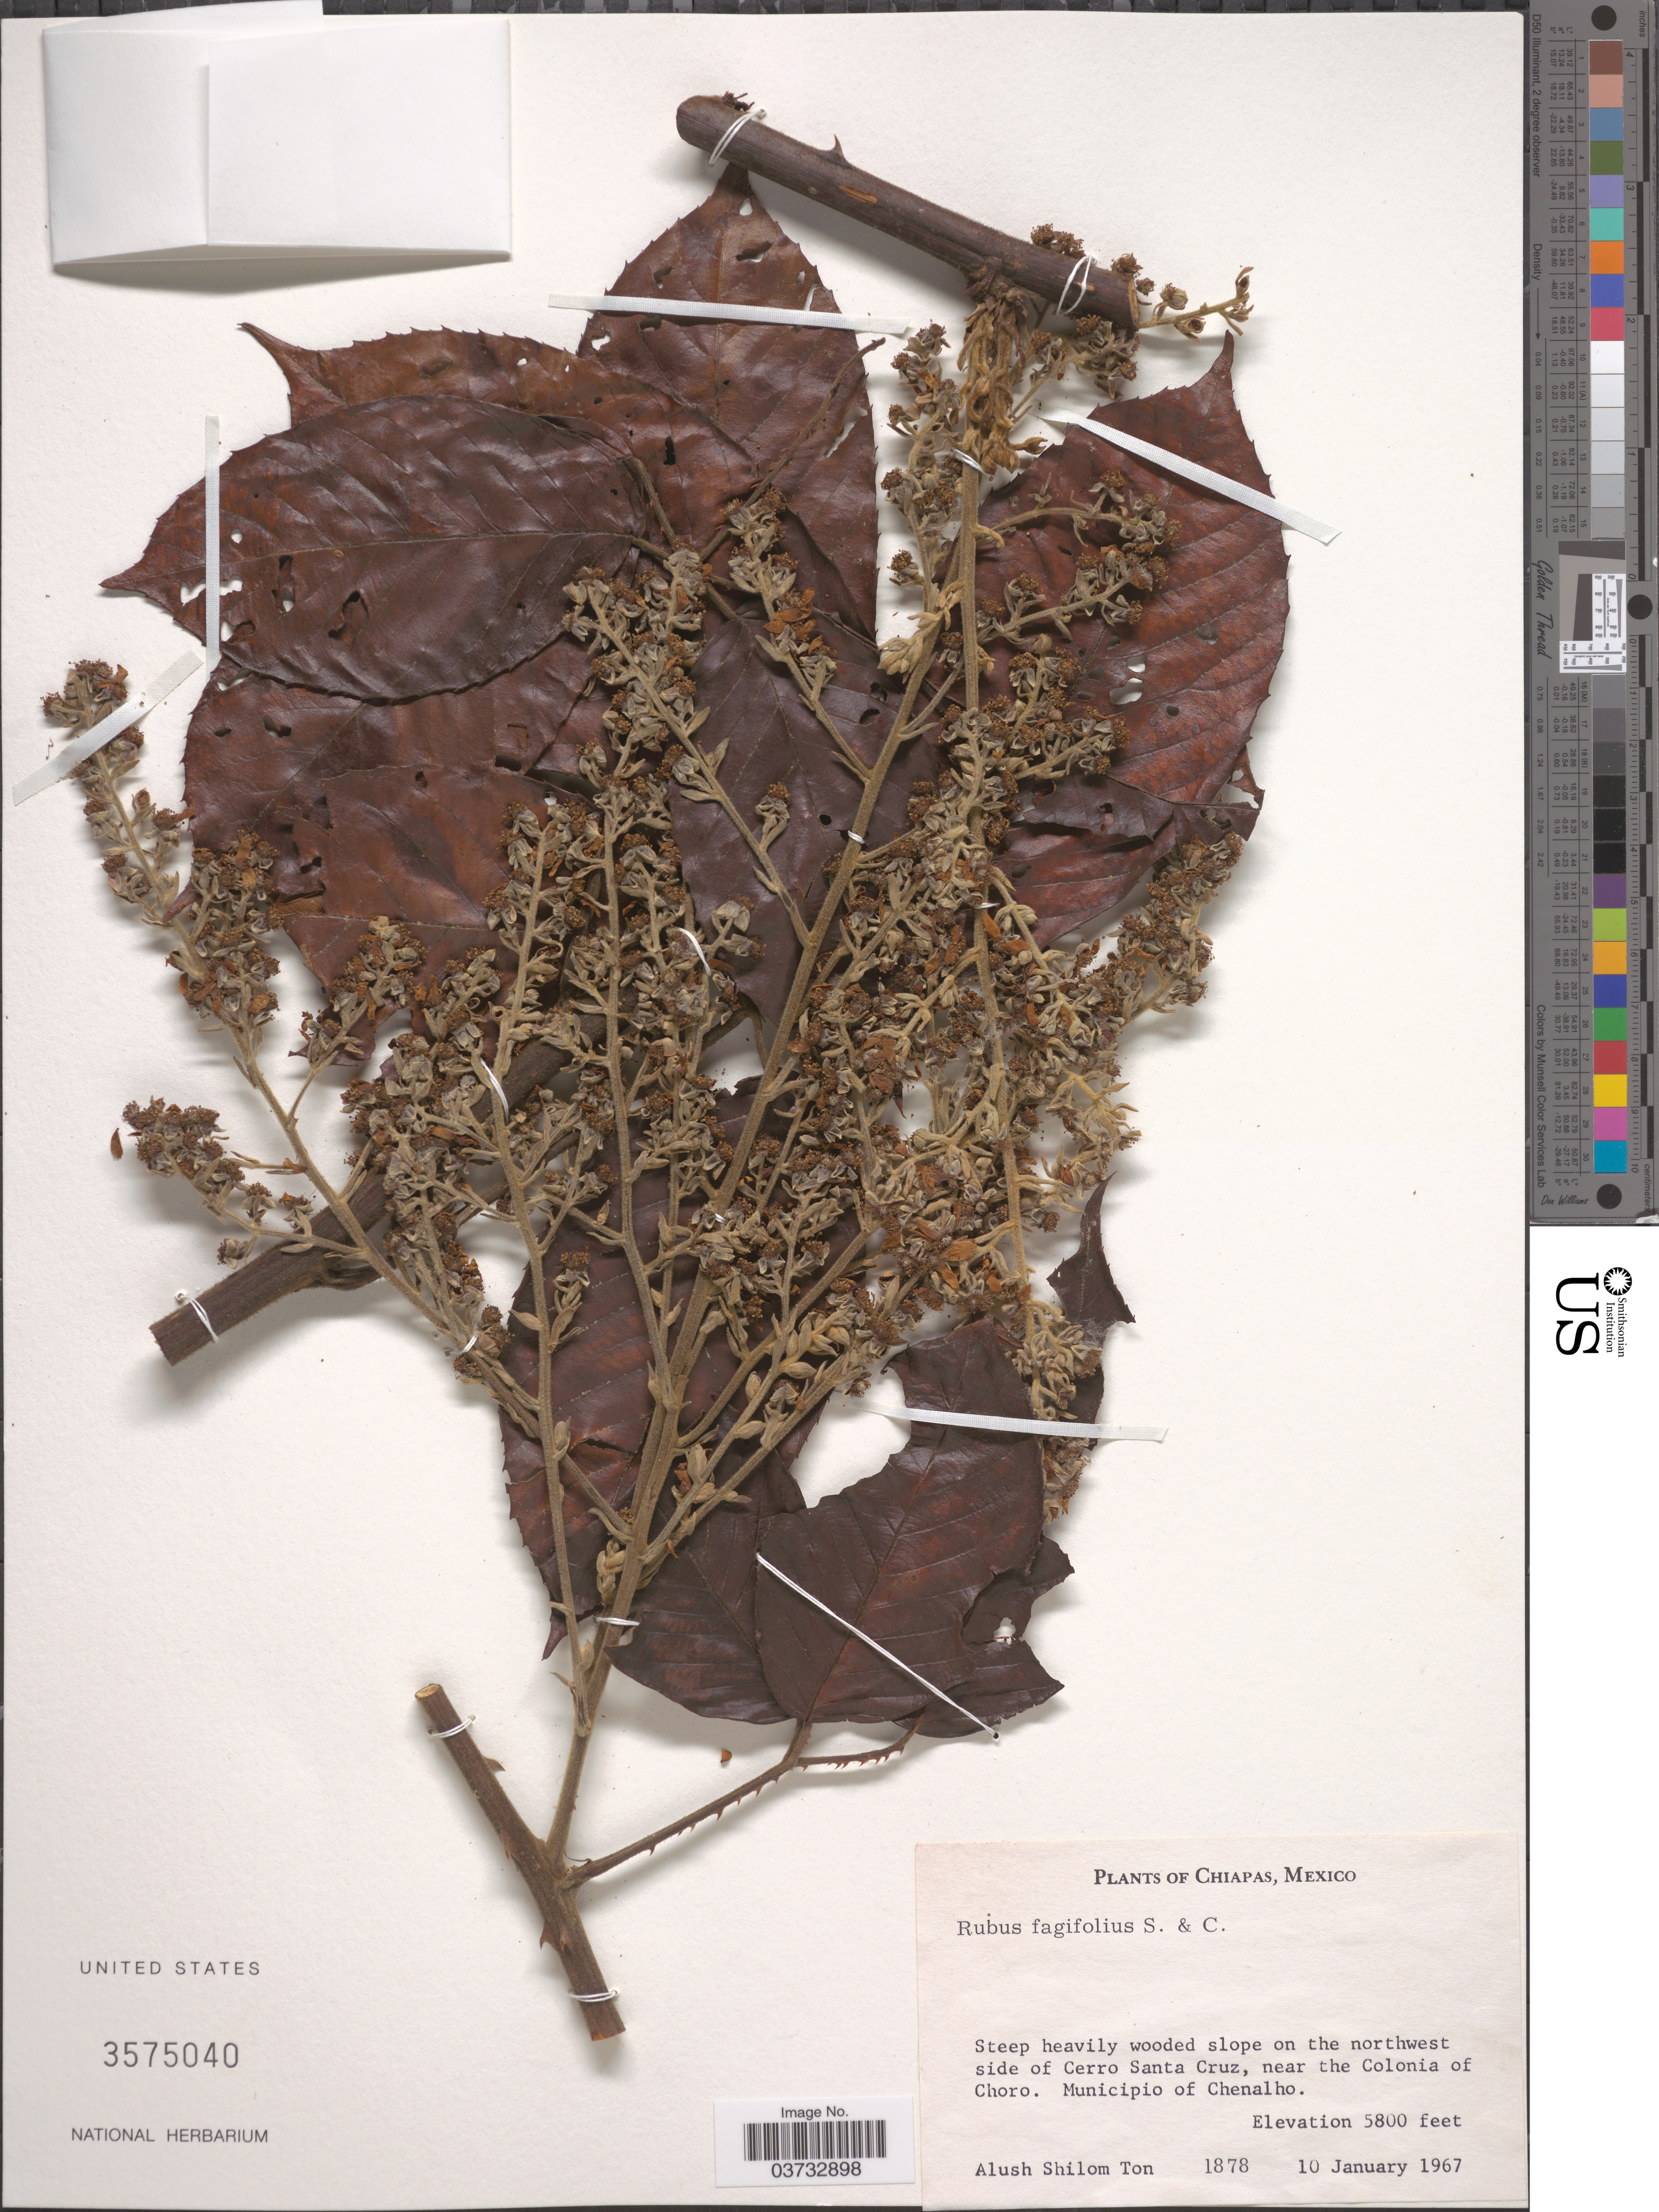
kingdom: Plantae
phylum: Tracheophyta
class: Magnoliopsida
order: Rosales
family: Rosaceae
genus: Rubus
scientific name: Rubus fagifolius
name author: Schltdl. & Cham.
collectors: A. S. Ton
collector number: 1878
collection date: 1967-01-10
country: Mexico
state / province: Chiapas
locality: Steep heavily wooded slope on the northwest side of Cerro Santa Cruz, near the Colonia of Choro. Municipio of Chenalho.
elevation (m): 1768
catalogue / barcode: US 3575040